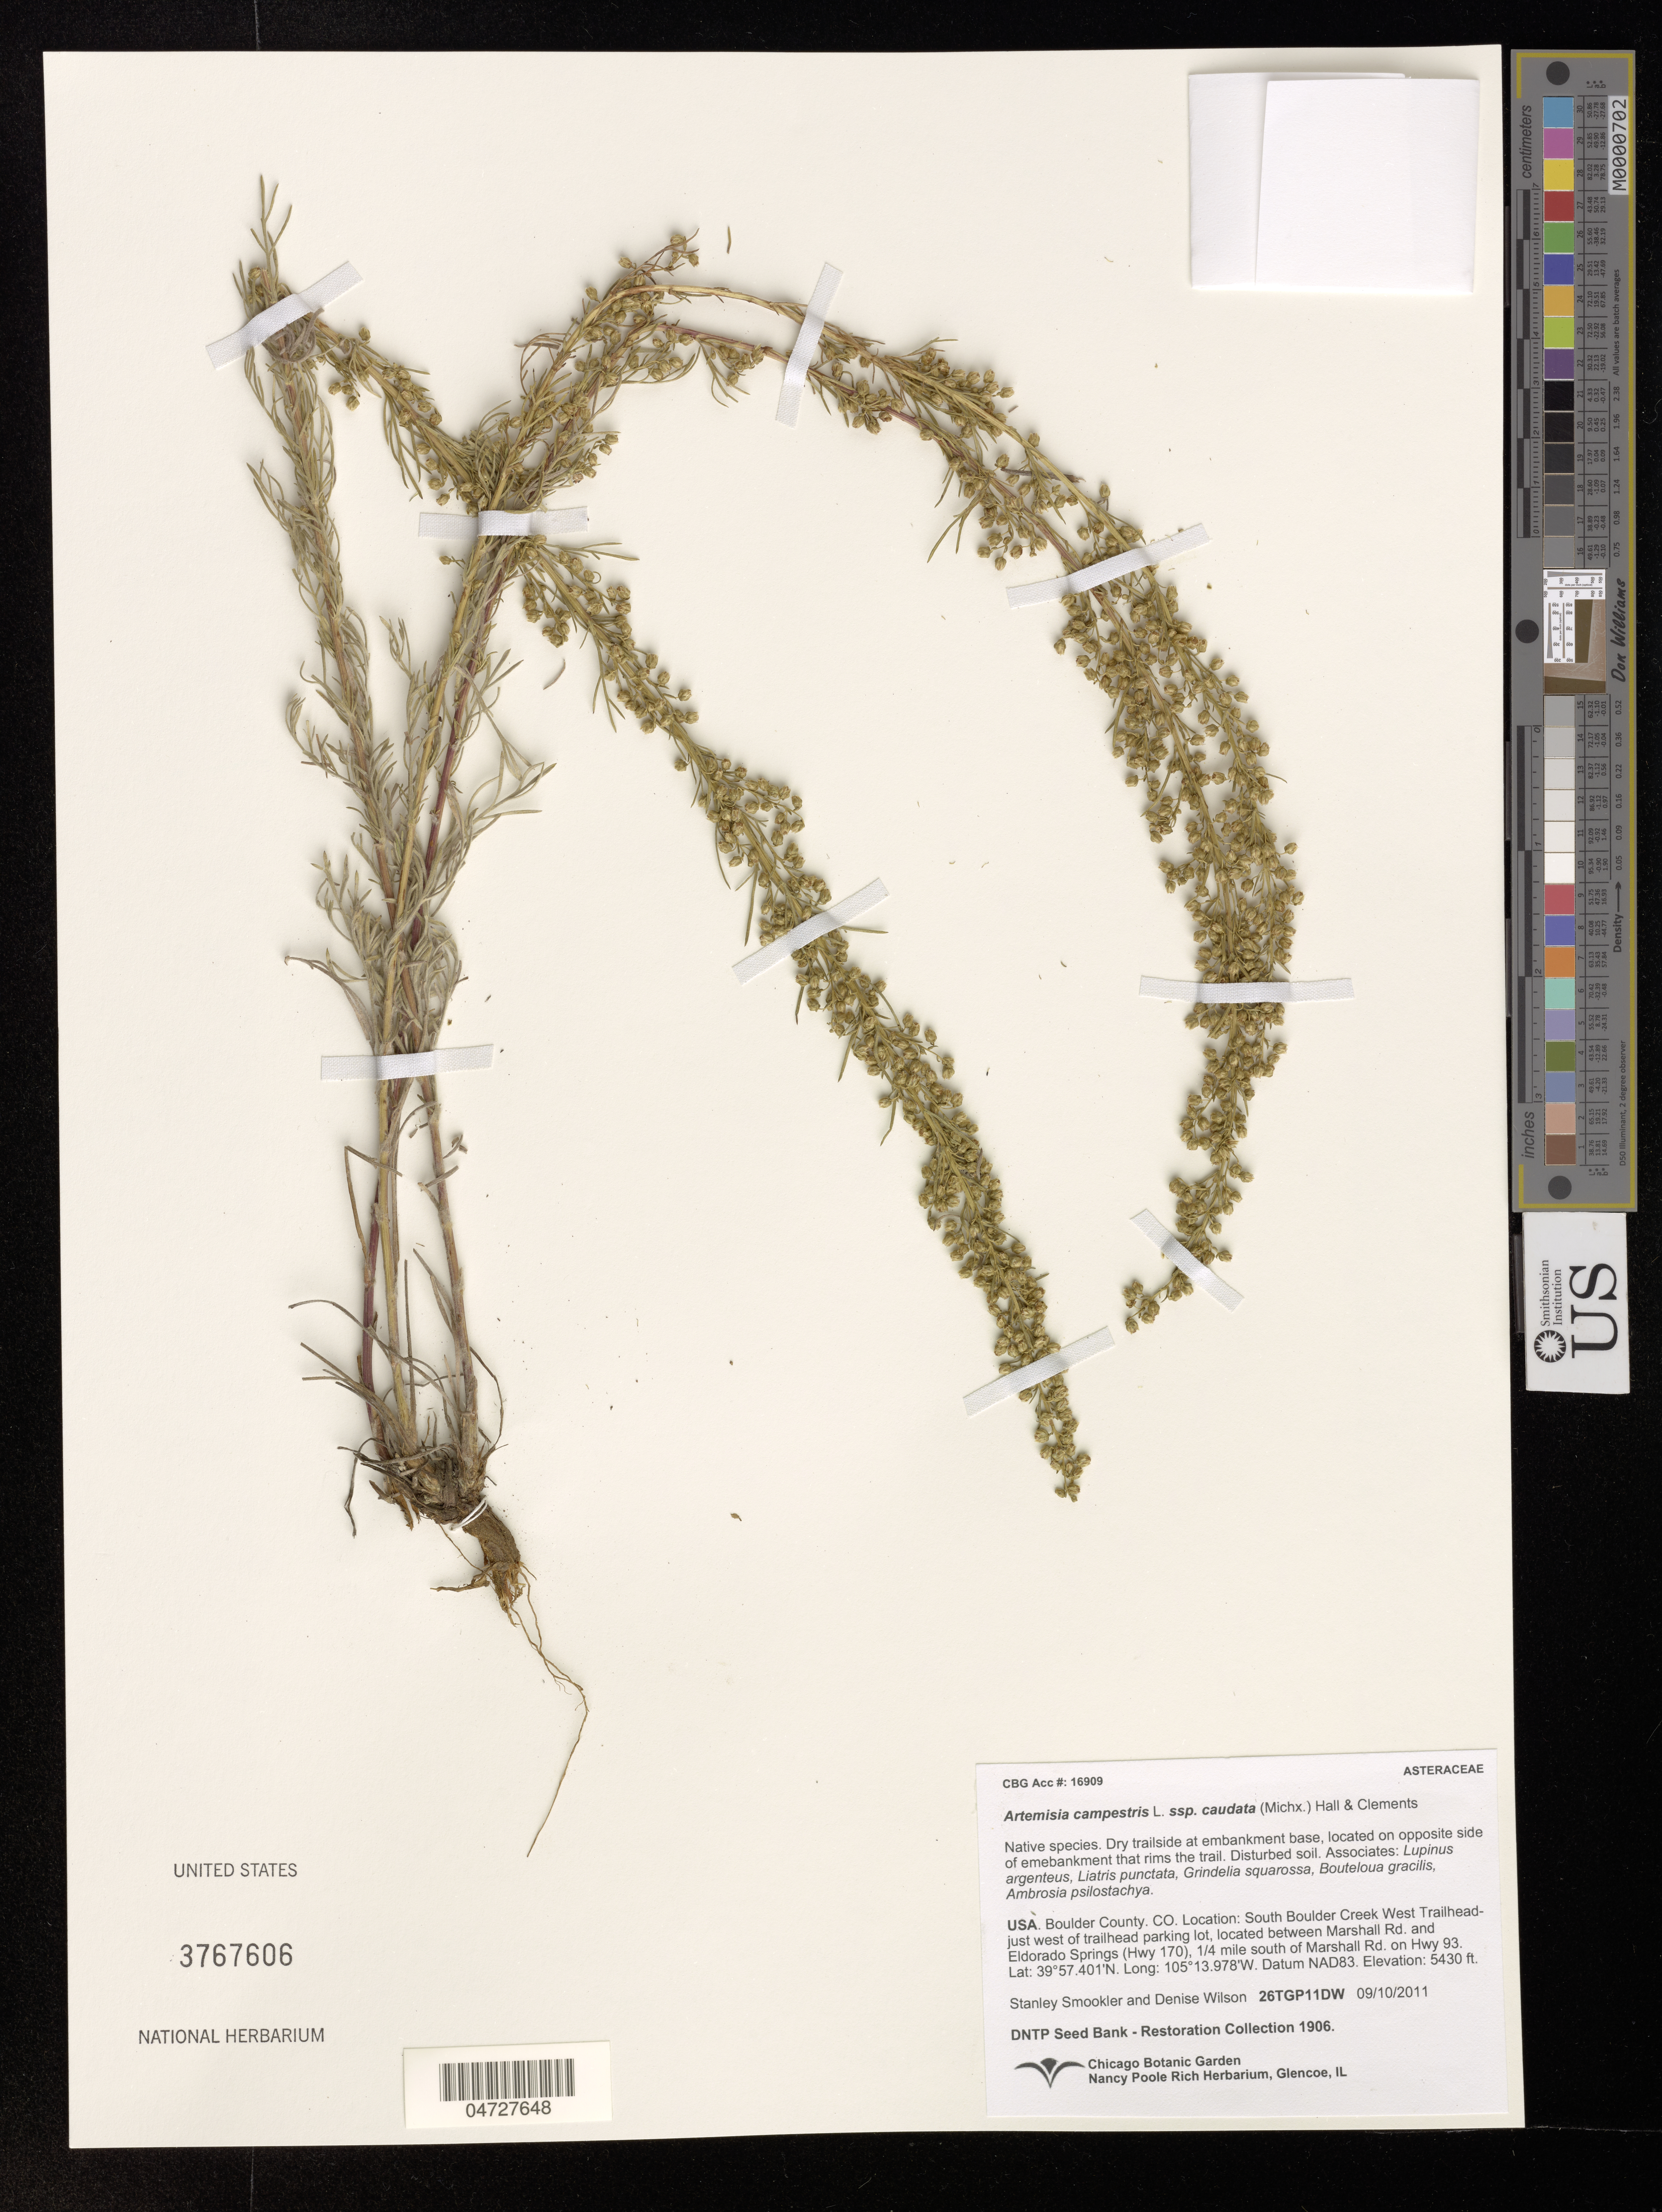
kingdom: Plantae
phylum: Tracheophyta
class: Magnoliopsida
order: Asterales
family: Asteraceae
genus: Artemisia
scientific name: Artemisia campestris subsp. caudata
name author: (Michx.) H.M. Hall & Clem.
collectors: S. Smookler & D. Wilson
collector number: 26TGP11DW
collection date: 2011-10-09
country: United States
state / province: Colorado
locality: Boulder County. South Boulder Creek West Trailhead-just west of trailhead parking lot, located between Marshall Rd. and Eldorado Springs (Hwy 170), 1/4 mile south of Marshall Rd. on Hwy 93.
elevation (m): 1655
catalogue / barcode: US 3767606